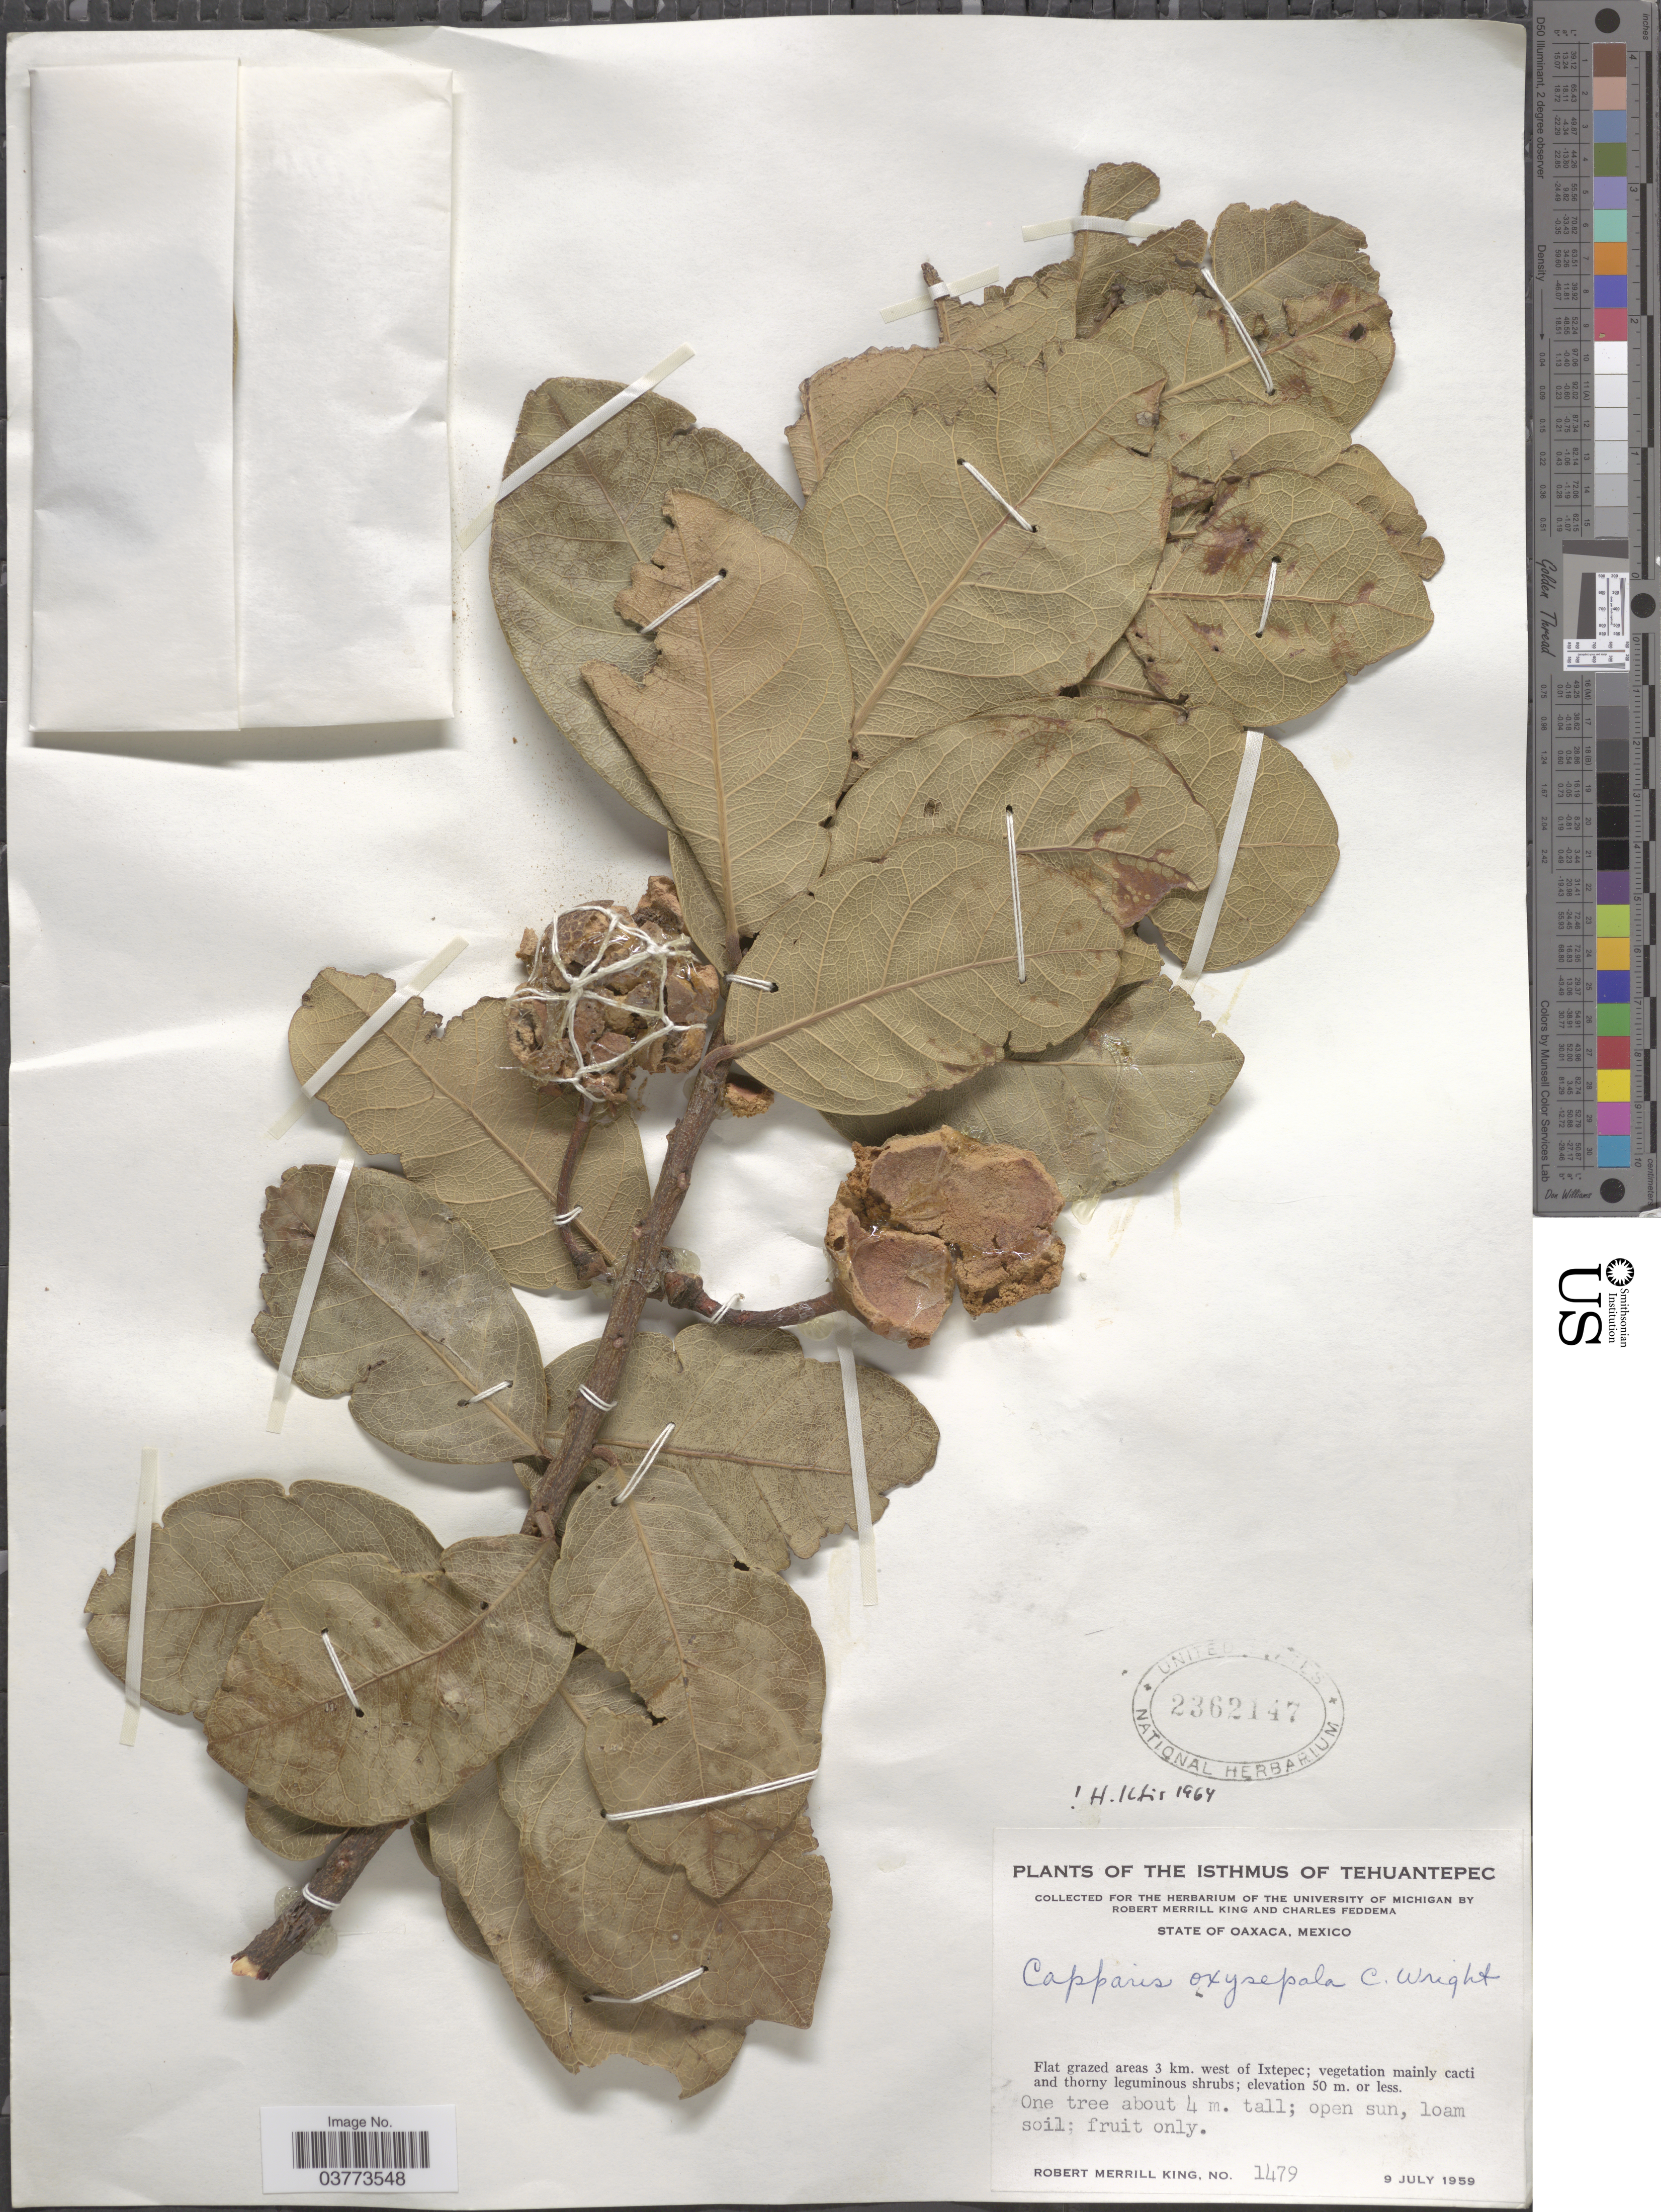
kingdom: Plantae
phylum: Tracheophyta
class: Magnoliopsida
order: Brassicales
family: Capparaceae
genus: Capparidastrum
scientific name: Capparidastrum pachaca subsp. oxysepalum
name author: (C. Wright ex Radlk.) Iltis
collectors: R. M. King & C. Feddema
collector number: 1479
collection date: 1959-07-09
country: Mexico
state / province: Oaxaca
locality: The Isthmus of Tehuantepec. 3 km. west of Ixtepec.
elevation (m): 50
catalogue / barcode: US 2362147